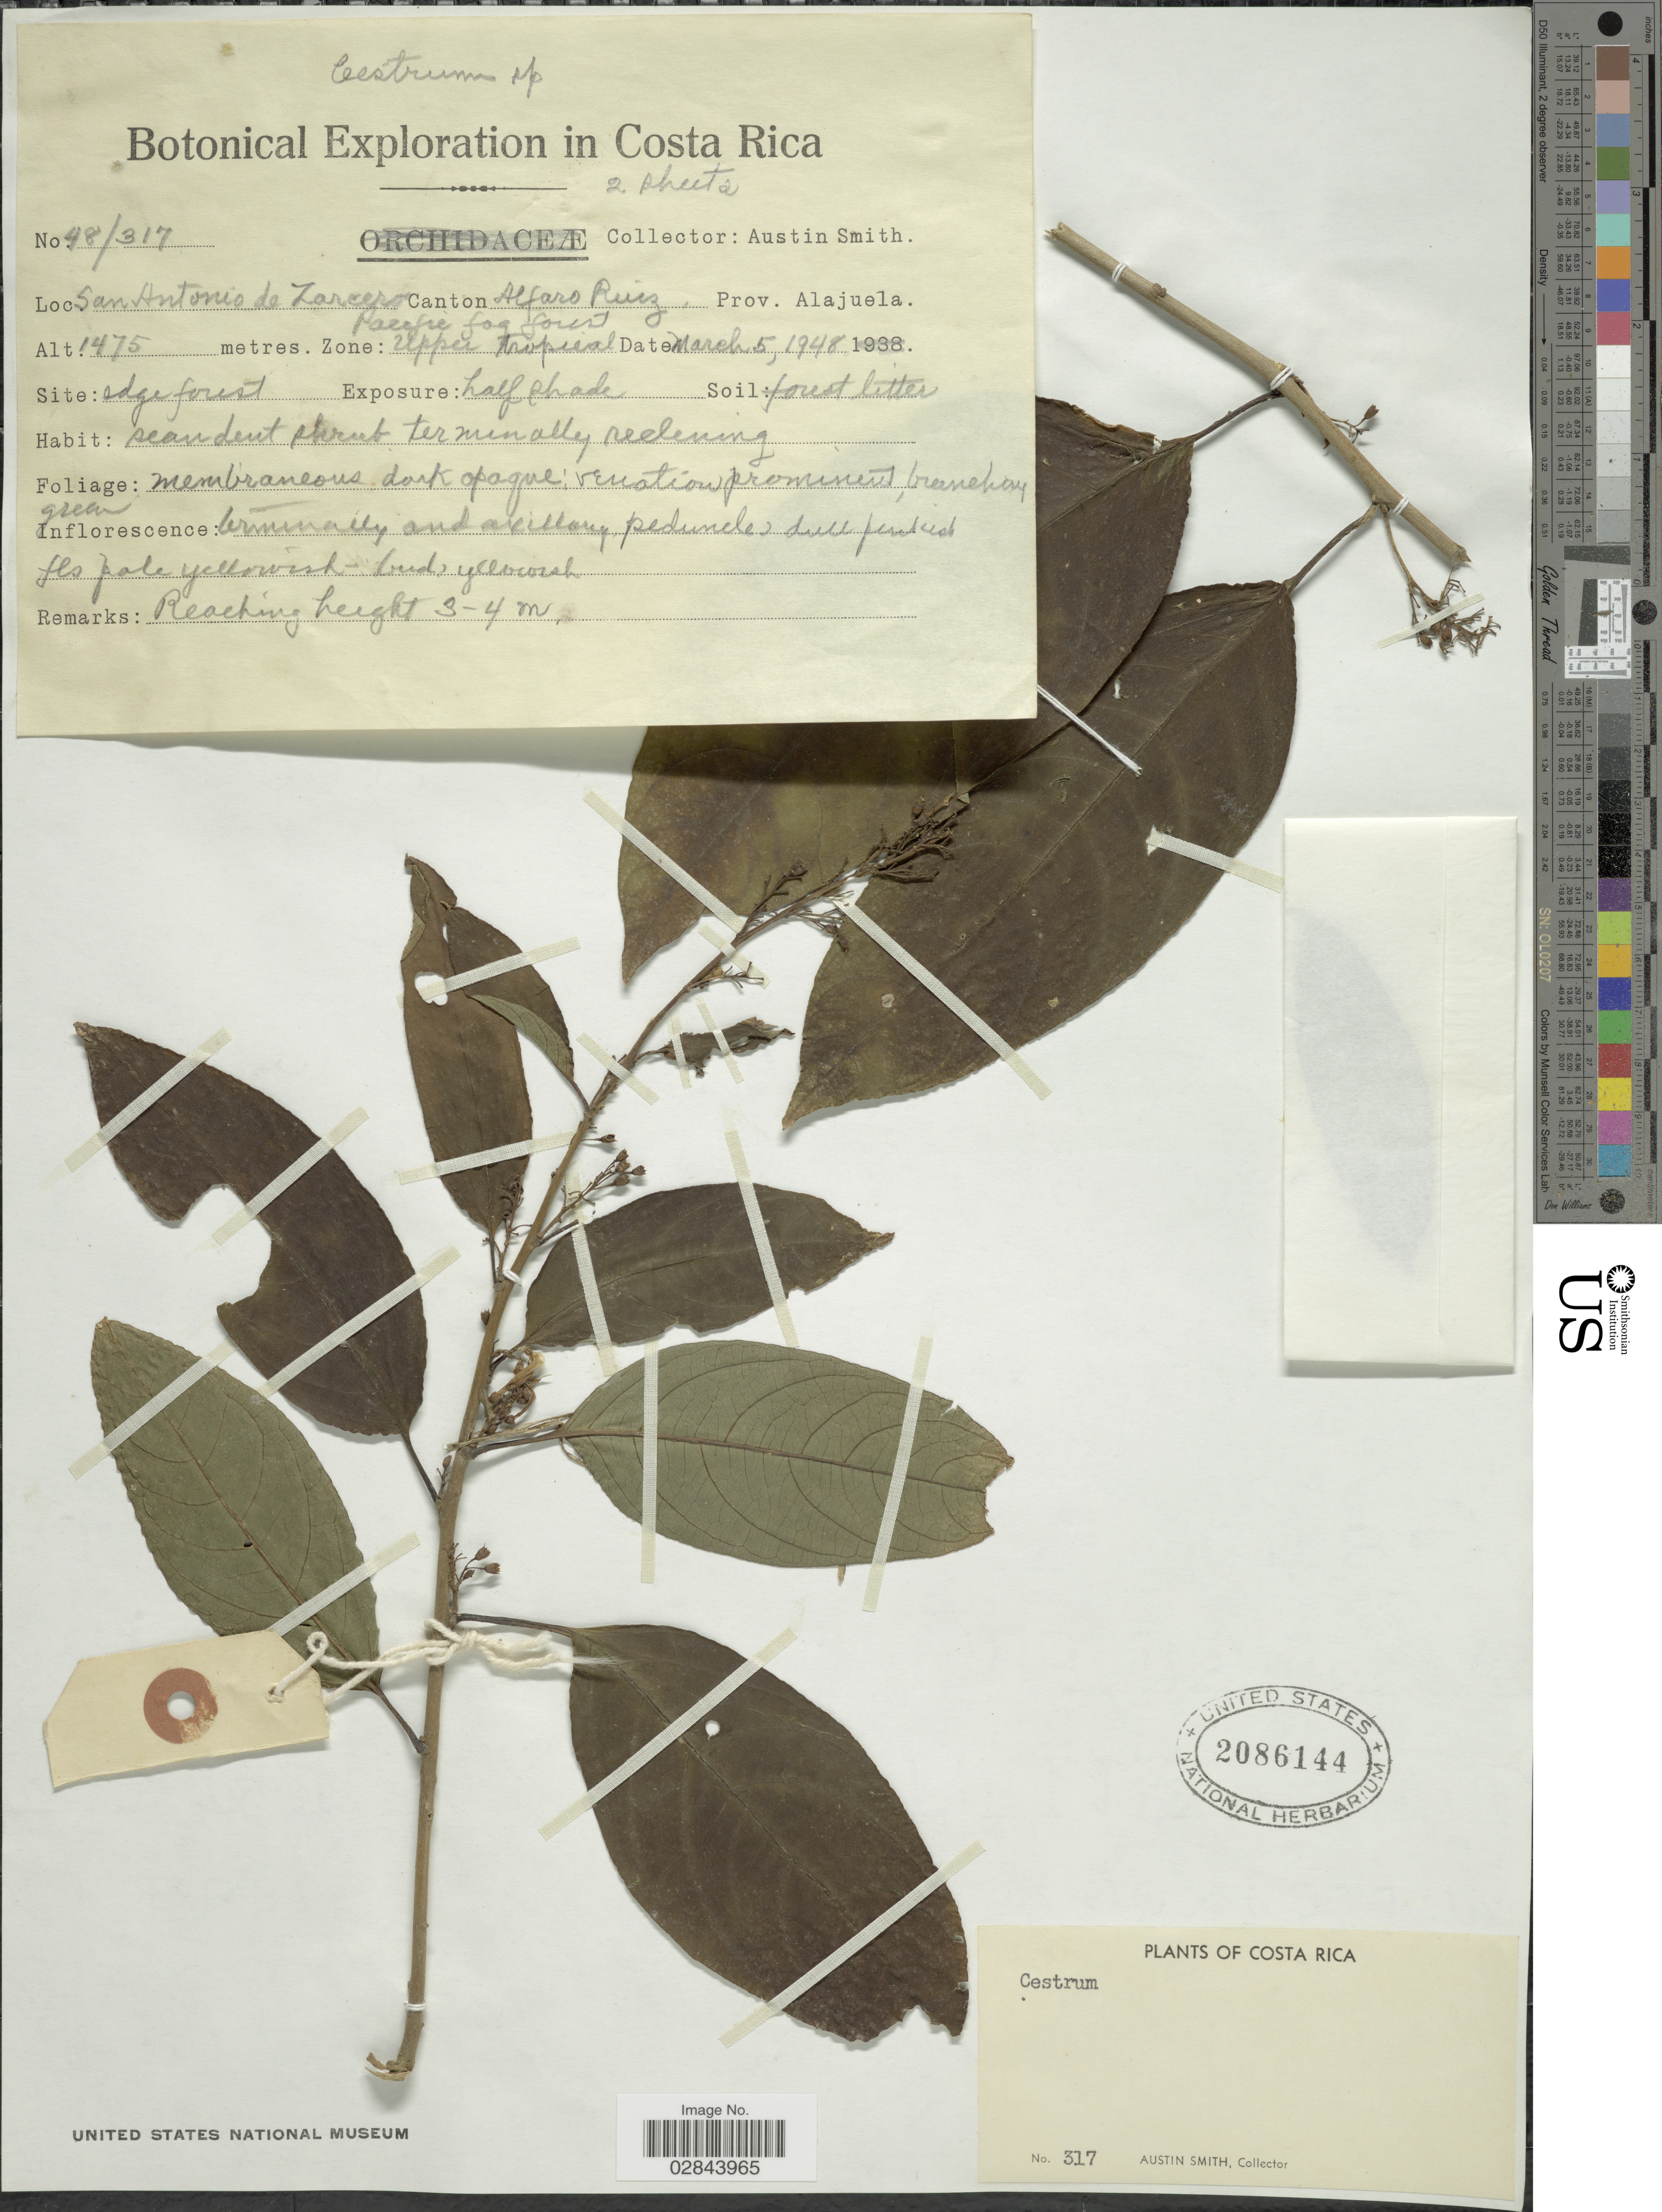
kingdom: Plantae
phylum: Tracheophyta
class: Magnoliopsida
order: Solanales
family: Solanaceae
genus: Cestrum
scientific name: Cestrum rugulosum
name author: Francey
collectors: Aust P. Smith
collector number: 48/317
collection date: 1948-03-05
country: Costa Rica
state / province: Alajuela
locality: San Antonio de Zarcero. Canto Alfaro Ruiz.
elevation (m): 1475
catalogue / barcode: US 2086144